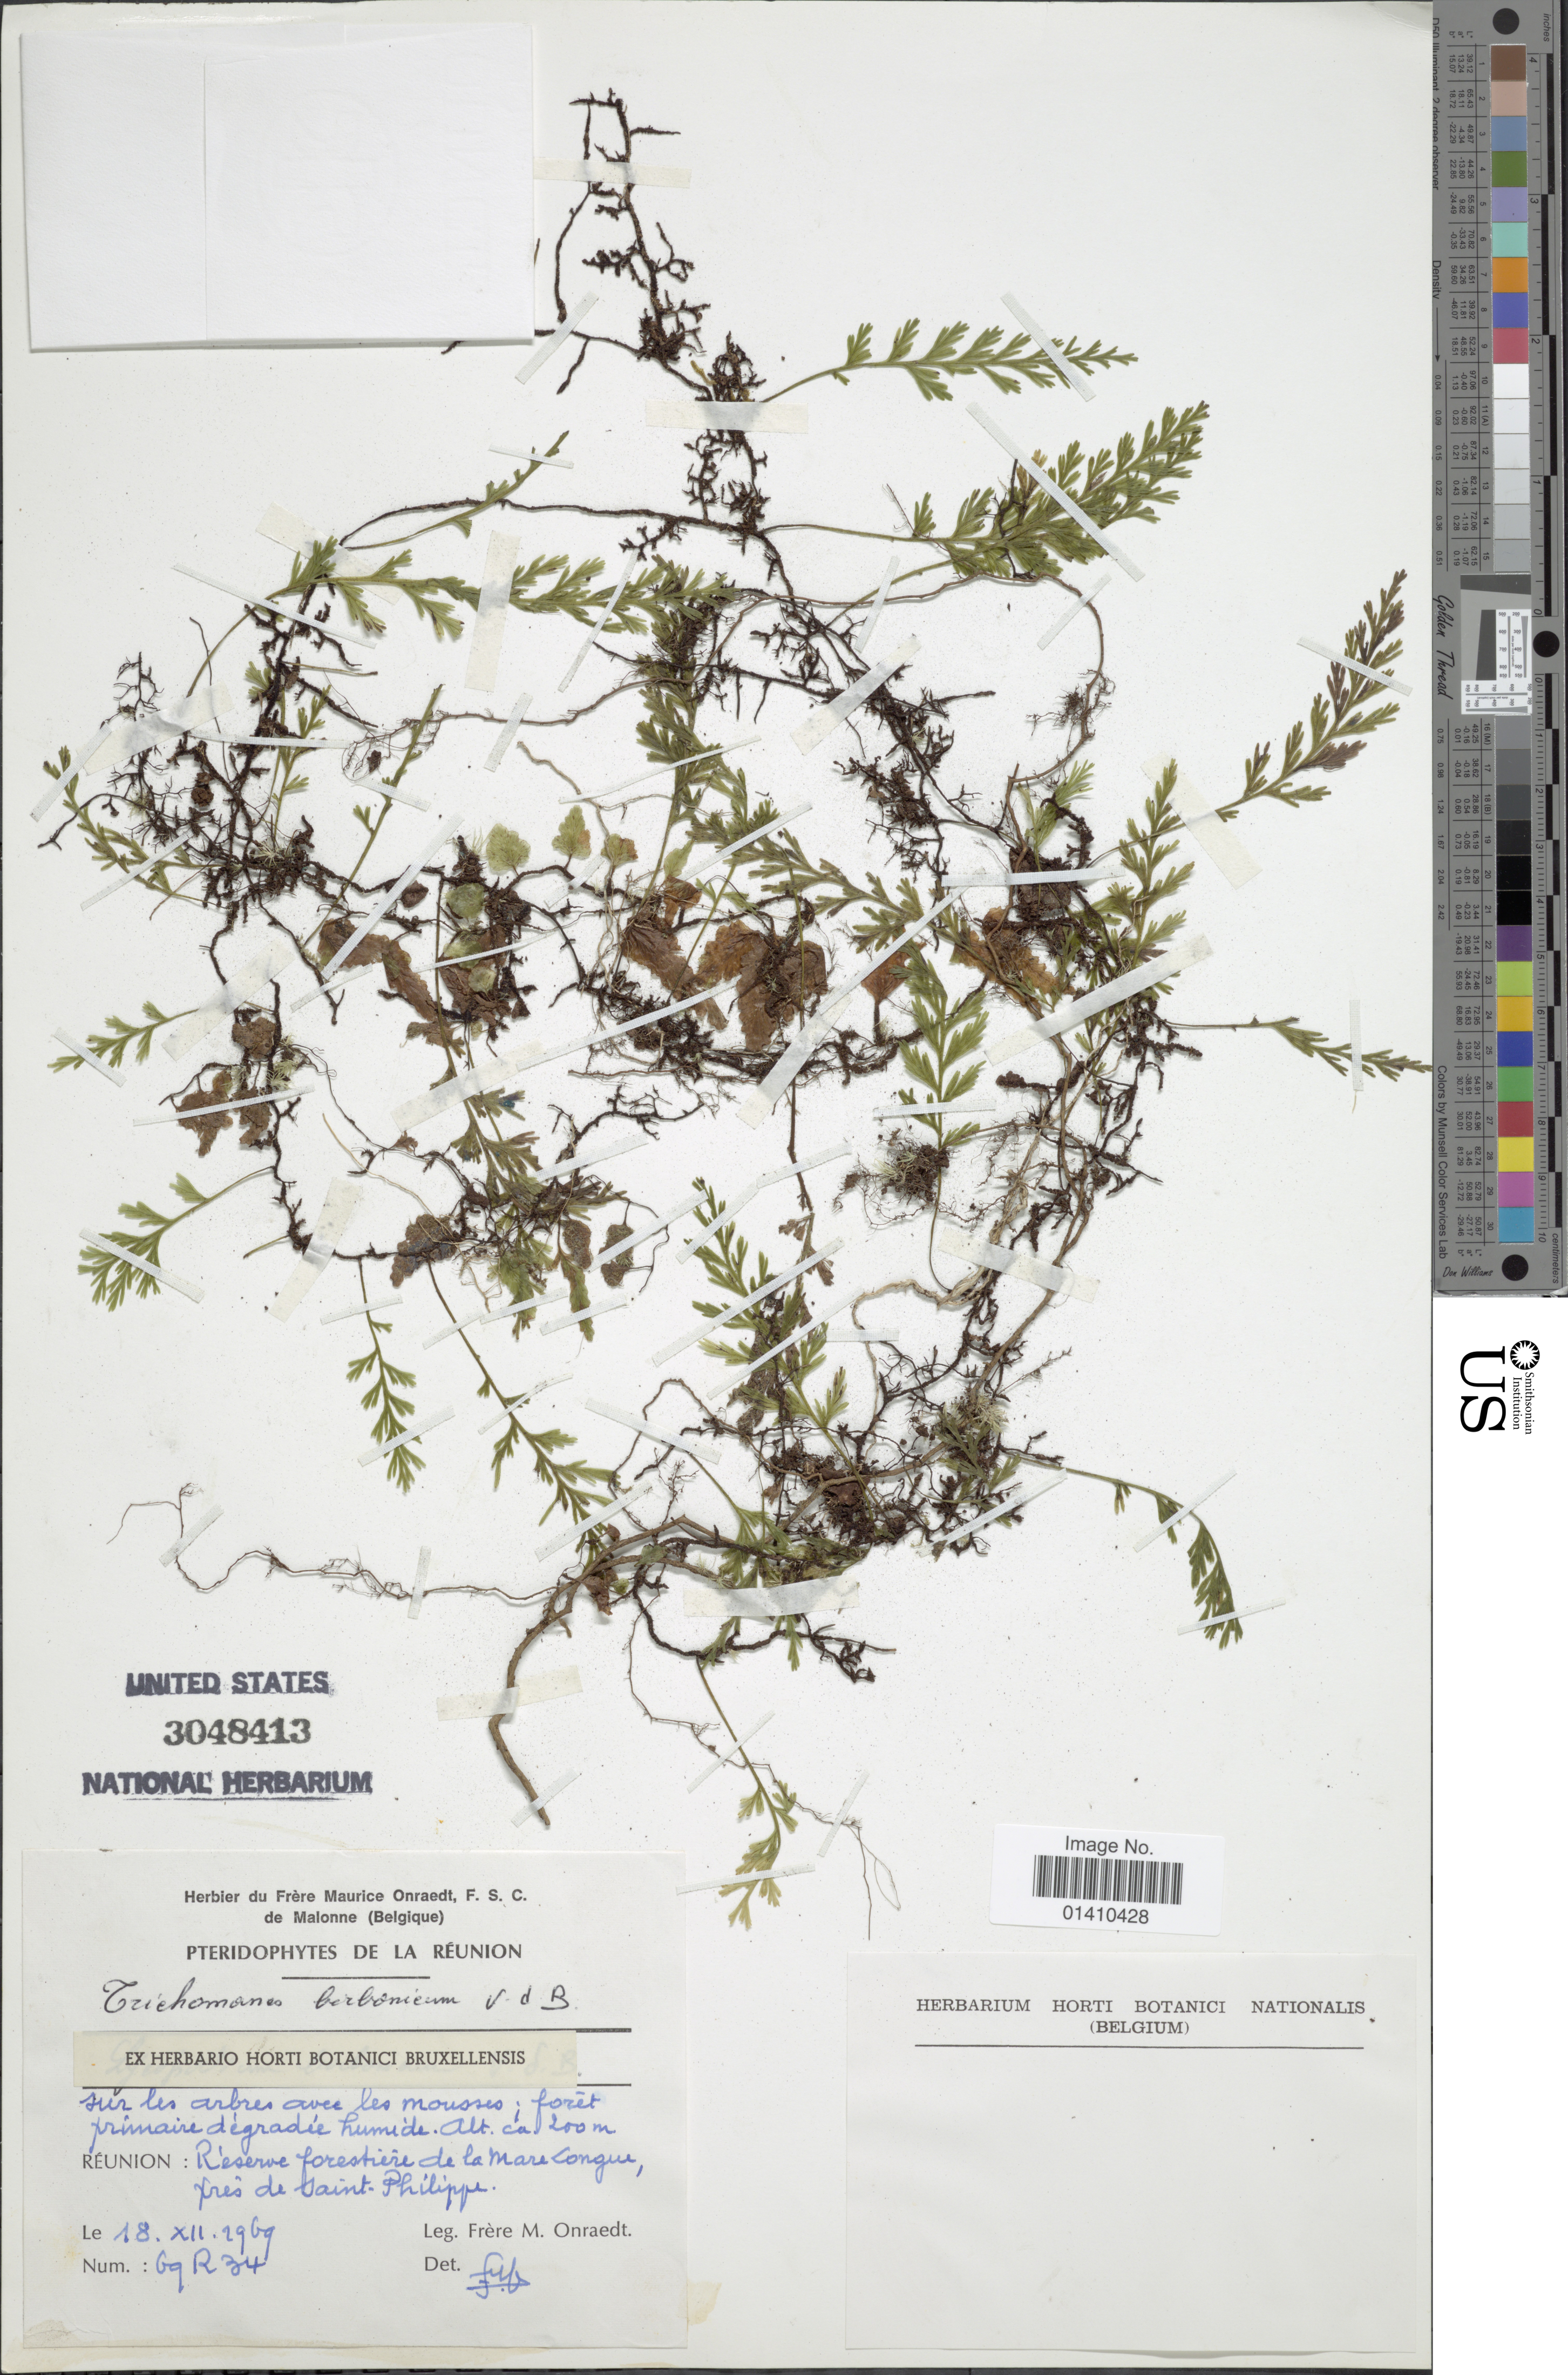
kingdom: Plantae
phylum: Tracheophyta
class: Polypodiopsida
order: Hymenophyllales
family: Hymenophyllaceae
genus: Polyphlebium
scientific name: Polyphlebium borbonicum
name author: (Bosch) Ebihara & Dubuisson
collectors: F. Onraedt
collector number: Gq R 34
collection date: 1969-12-18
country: Reunion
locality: Reserve forestiere de la Mare Congue, fres de Saint Philippe [interpreted]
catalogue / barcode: US 3048413